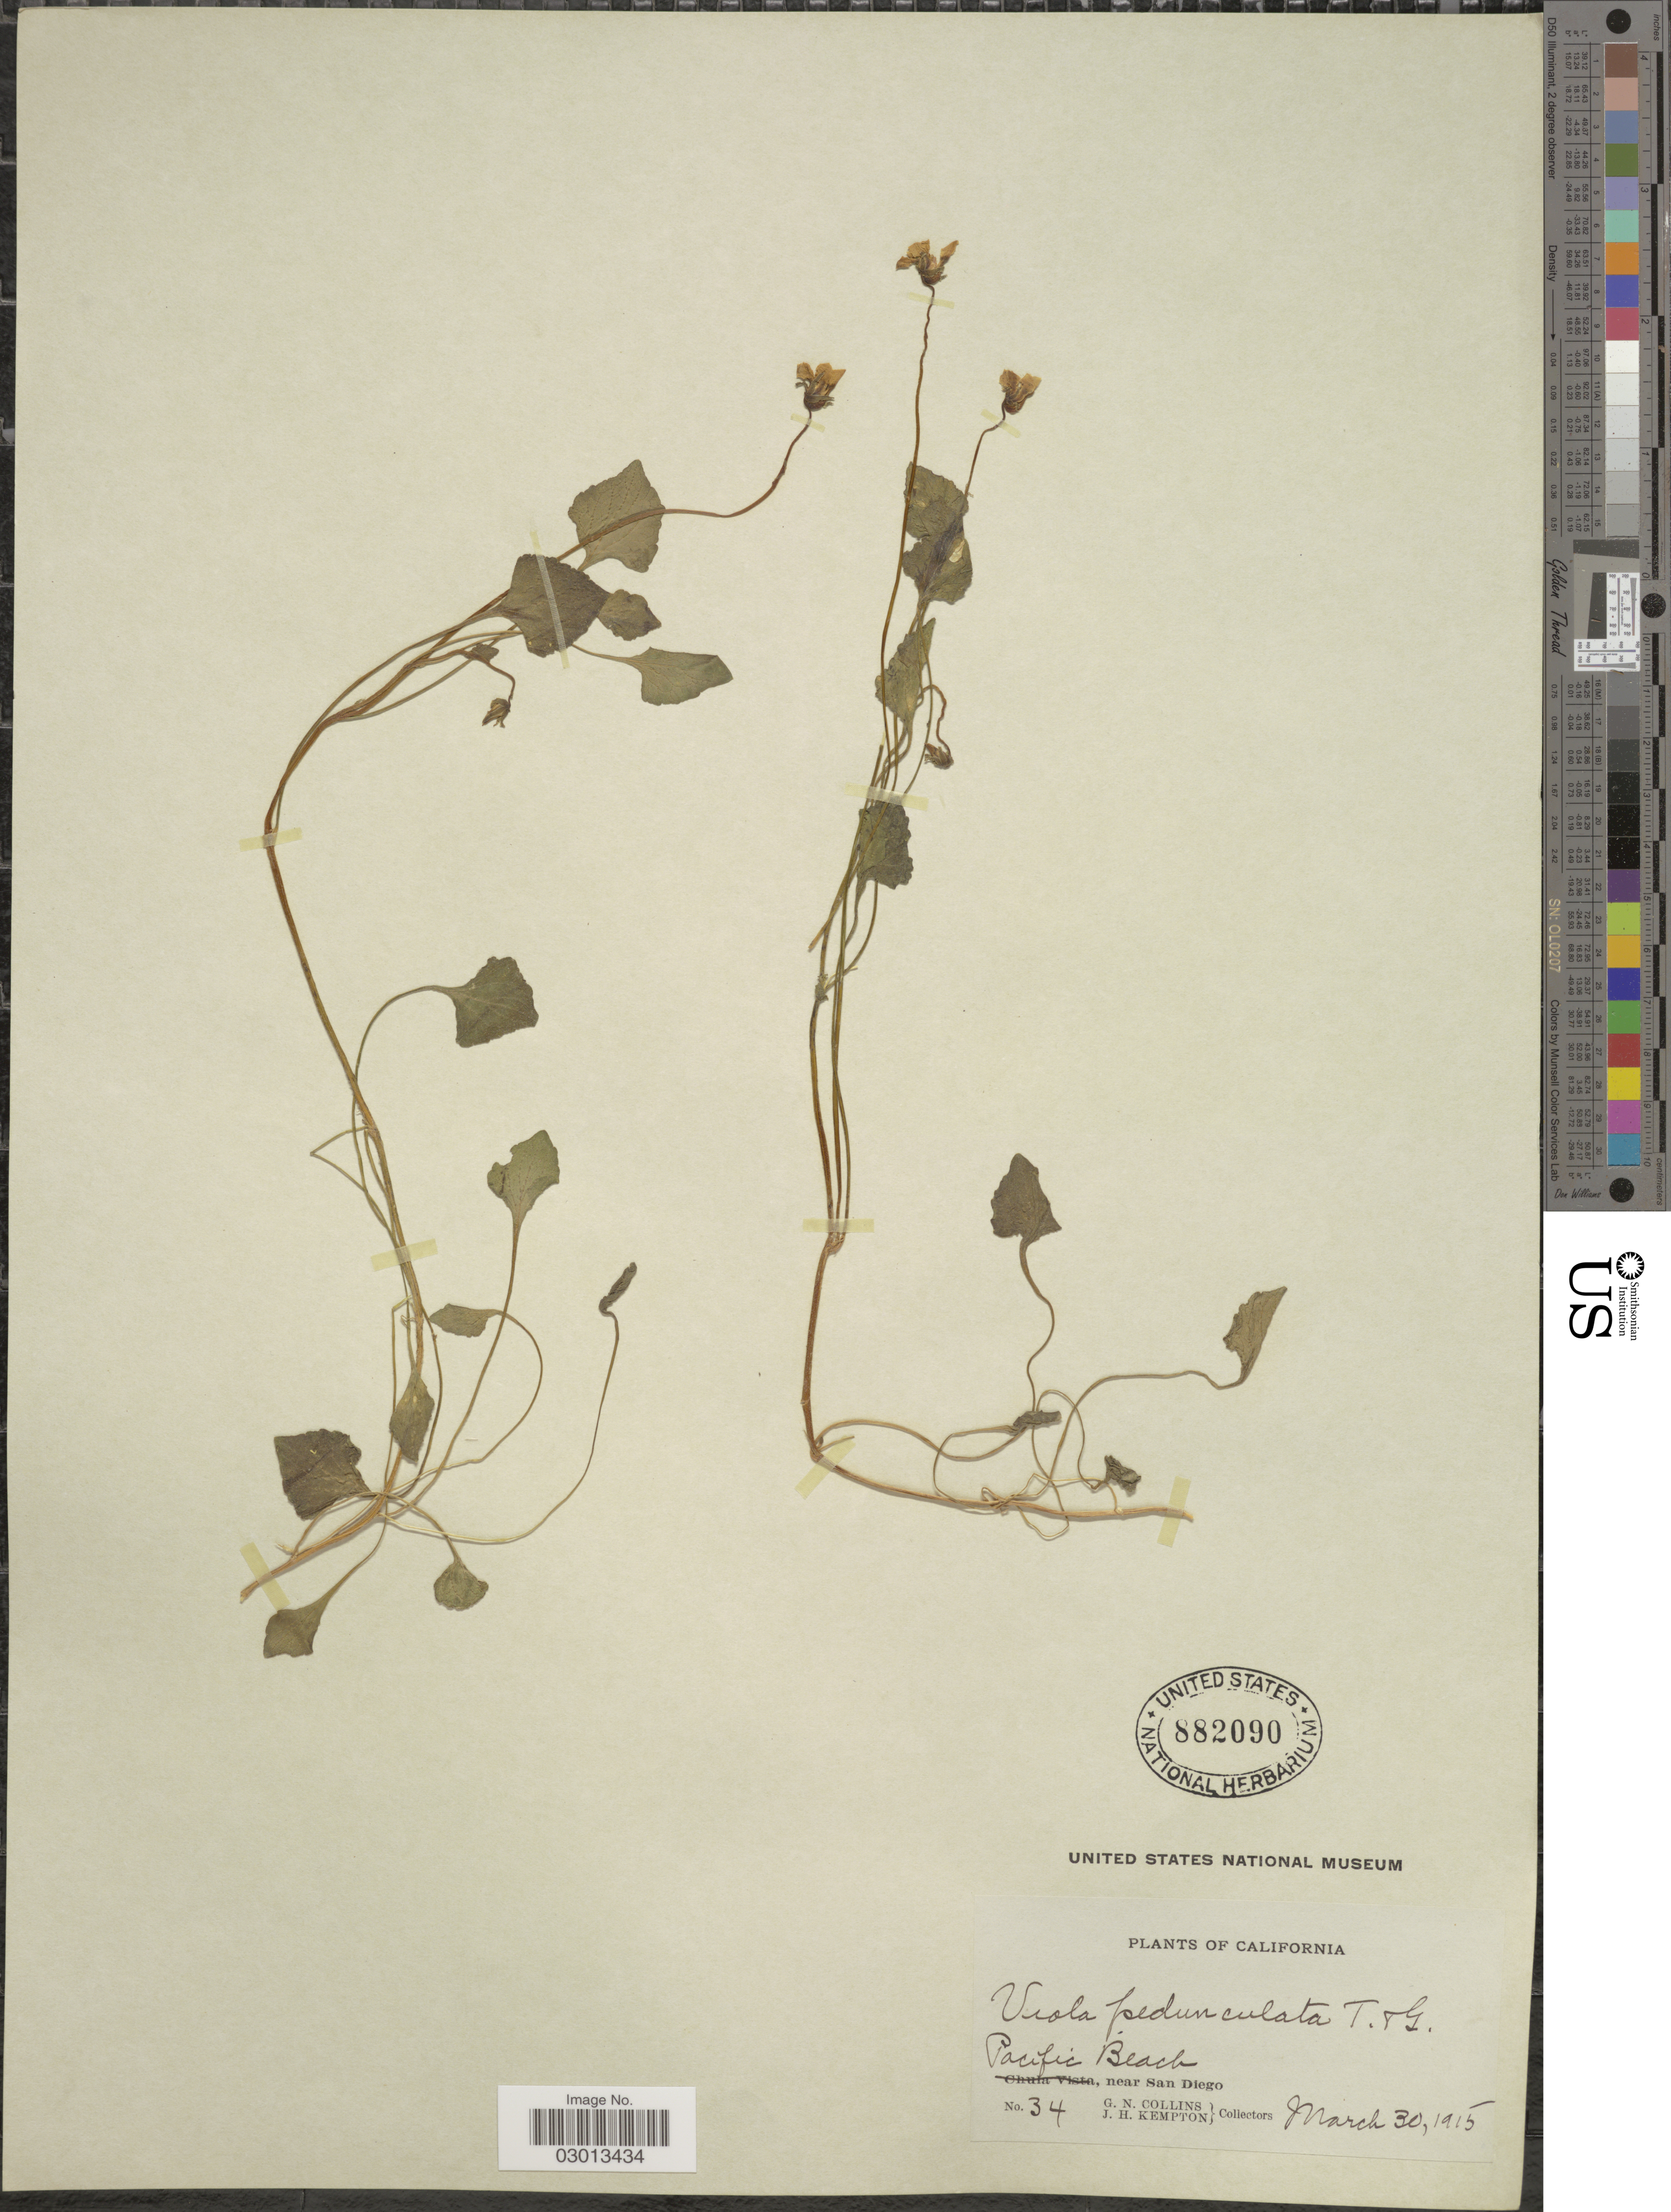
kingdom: Plantae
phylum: Tracheophyta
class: Magnoliopsida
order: Malpighiales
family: Violaceae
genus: Viola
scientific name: Viola pedunculata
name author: Torr. & A. Gray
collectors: G. Collins & J. H. Kempton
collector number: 34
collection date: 1915-03-30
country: United States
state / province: California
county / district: San Diego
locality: Pacific Beach, near San Diego.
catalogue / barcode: US 882090